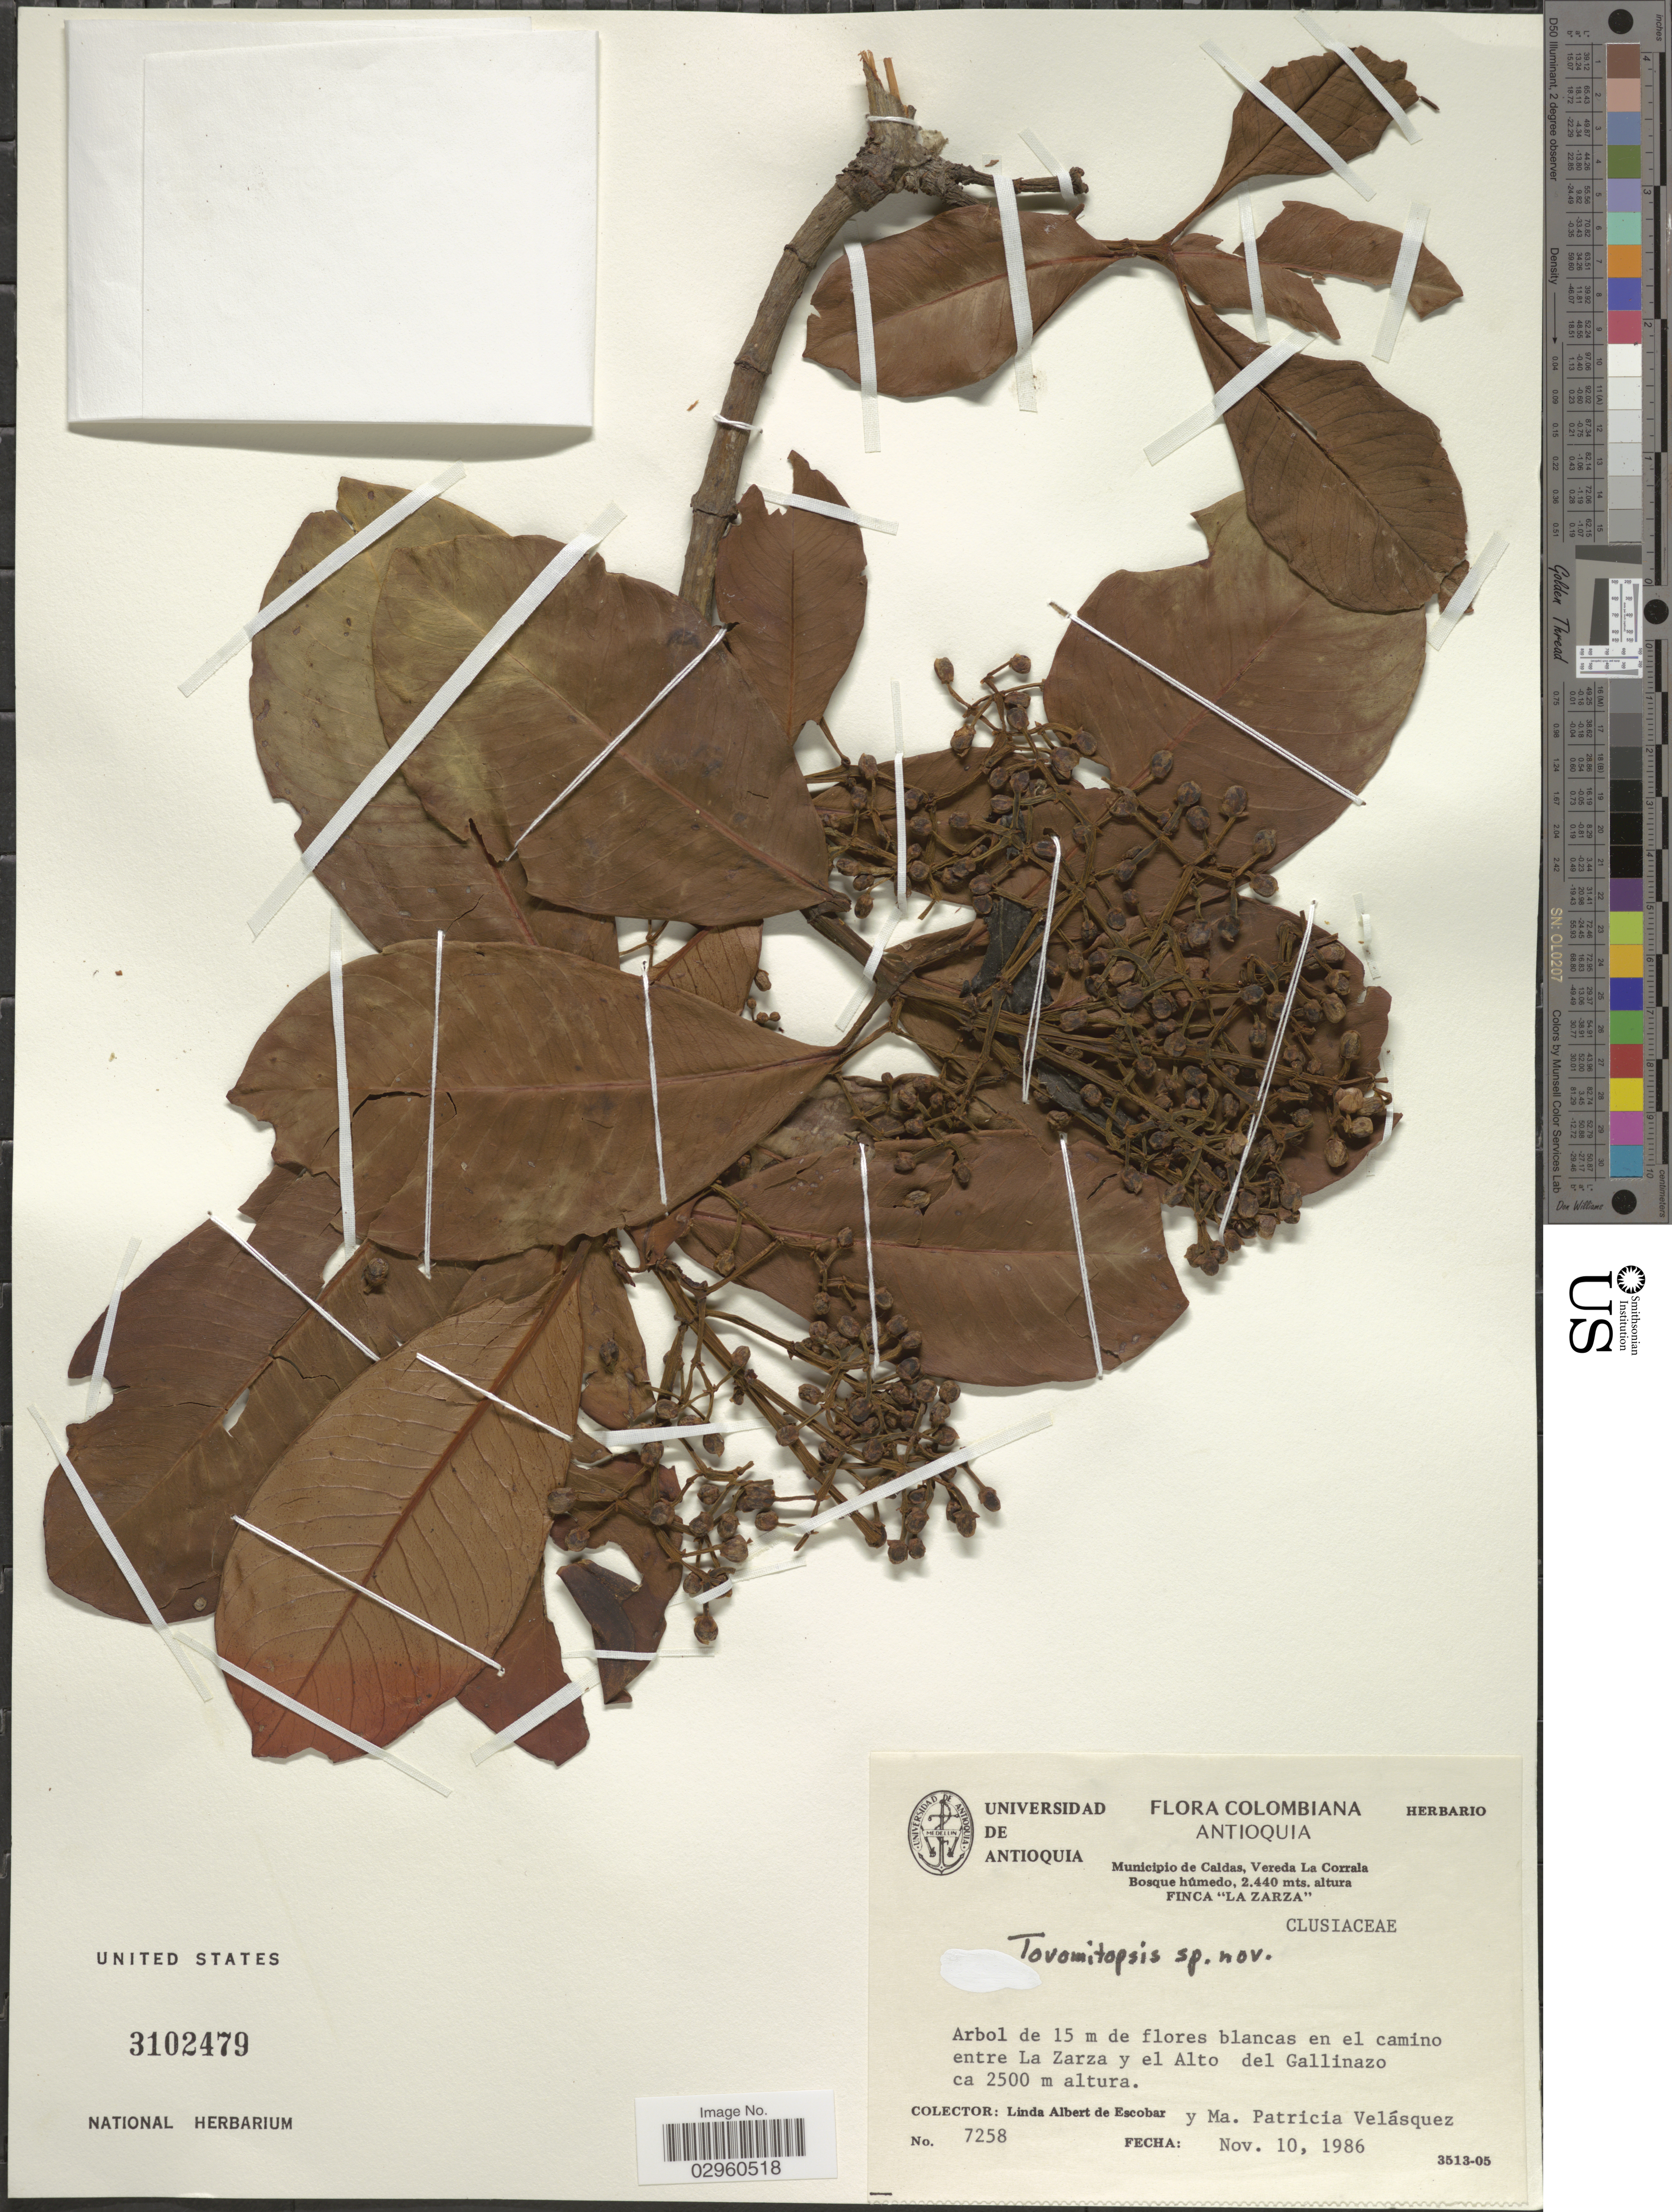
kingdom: Plantae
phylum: Tracheophyta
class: Magnoliopsida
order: Malpighiales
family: Clusiaceae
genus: Tovomitopsis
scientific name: Tovomitopsis sp.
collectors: L. K. de Escobar & M. P. Velásquez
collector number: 7258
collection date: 1986-11-10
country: Colombia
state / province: Antioquia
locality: Municipio de Caldas, Vereda La Corrala. Bosque húmedo. Finca "La Zarza". Arbol de 15 m de flores blancas en el camino entre La Zarza y el Alto del Gallinazo.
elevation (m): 2440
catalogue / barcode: US 3102479